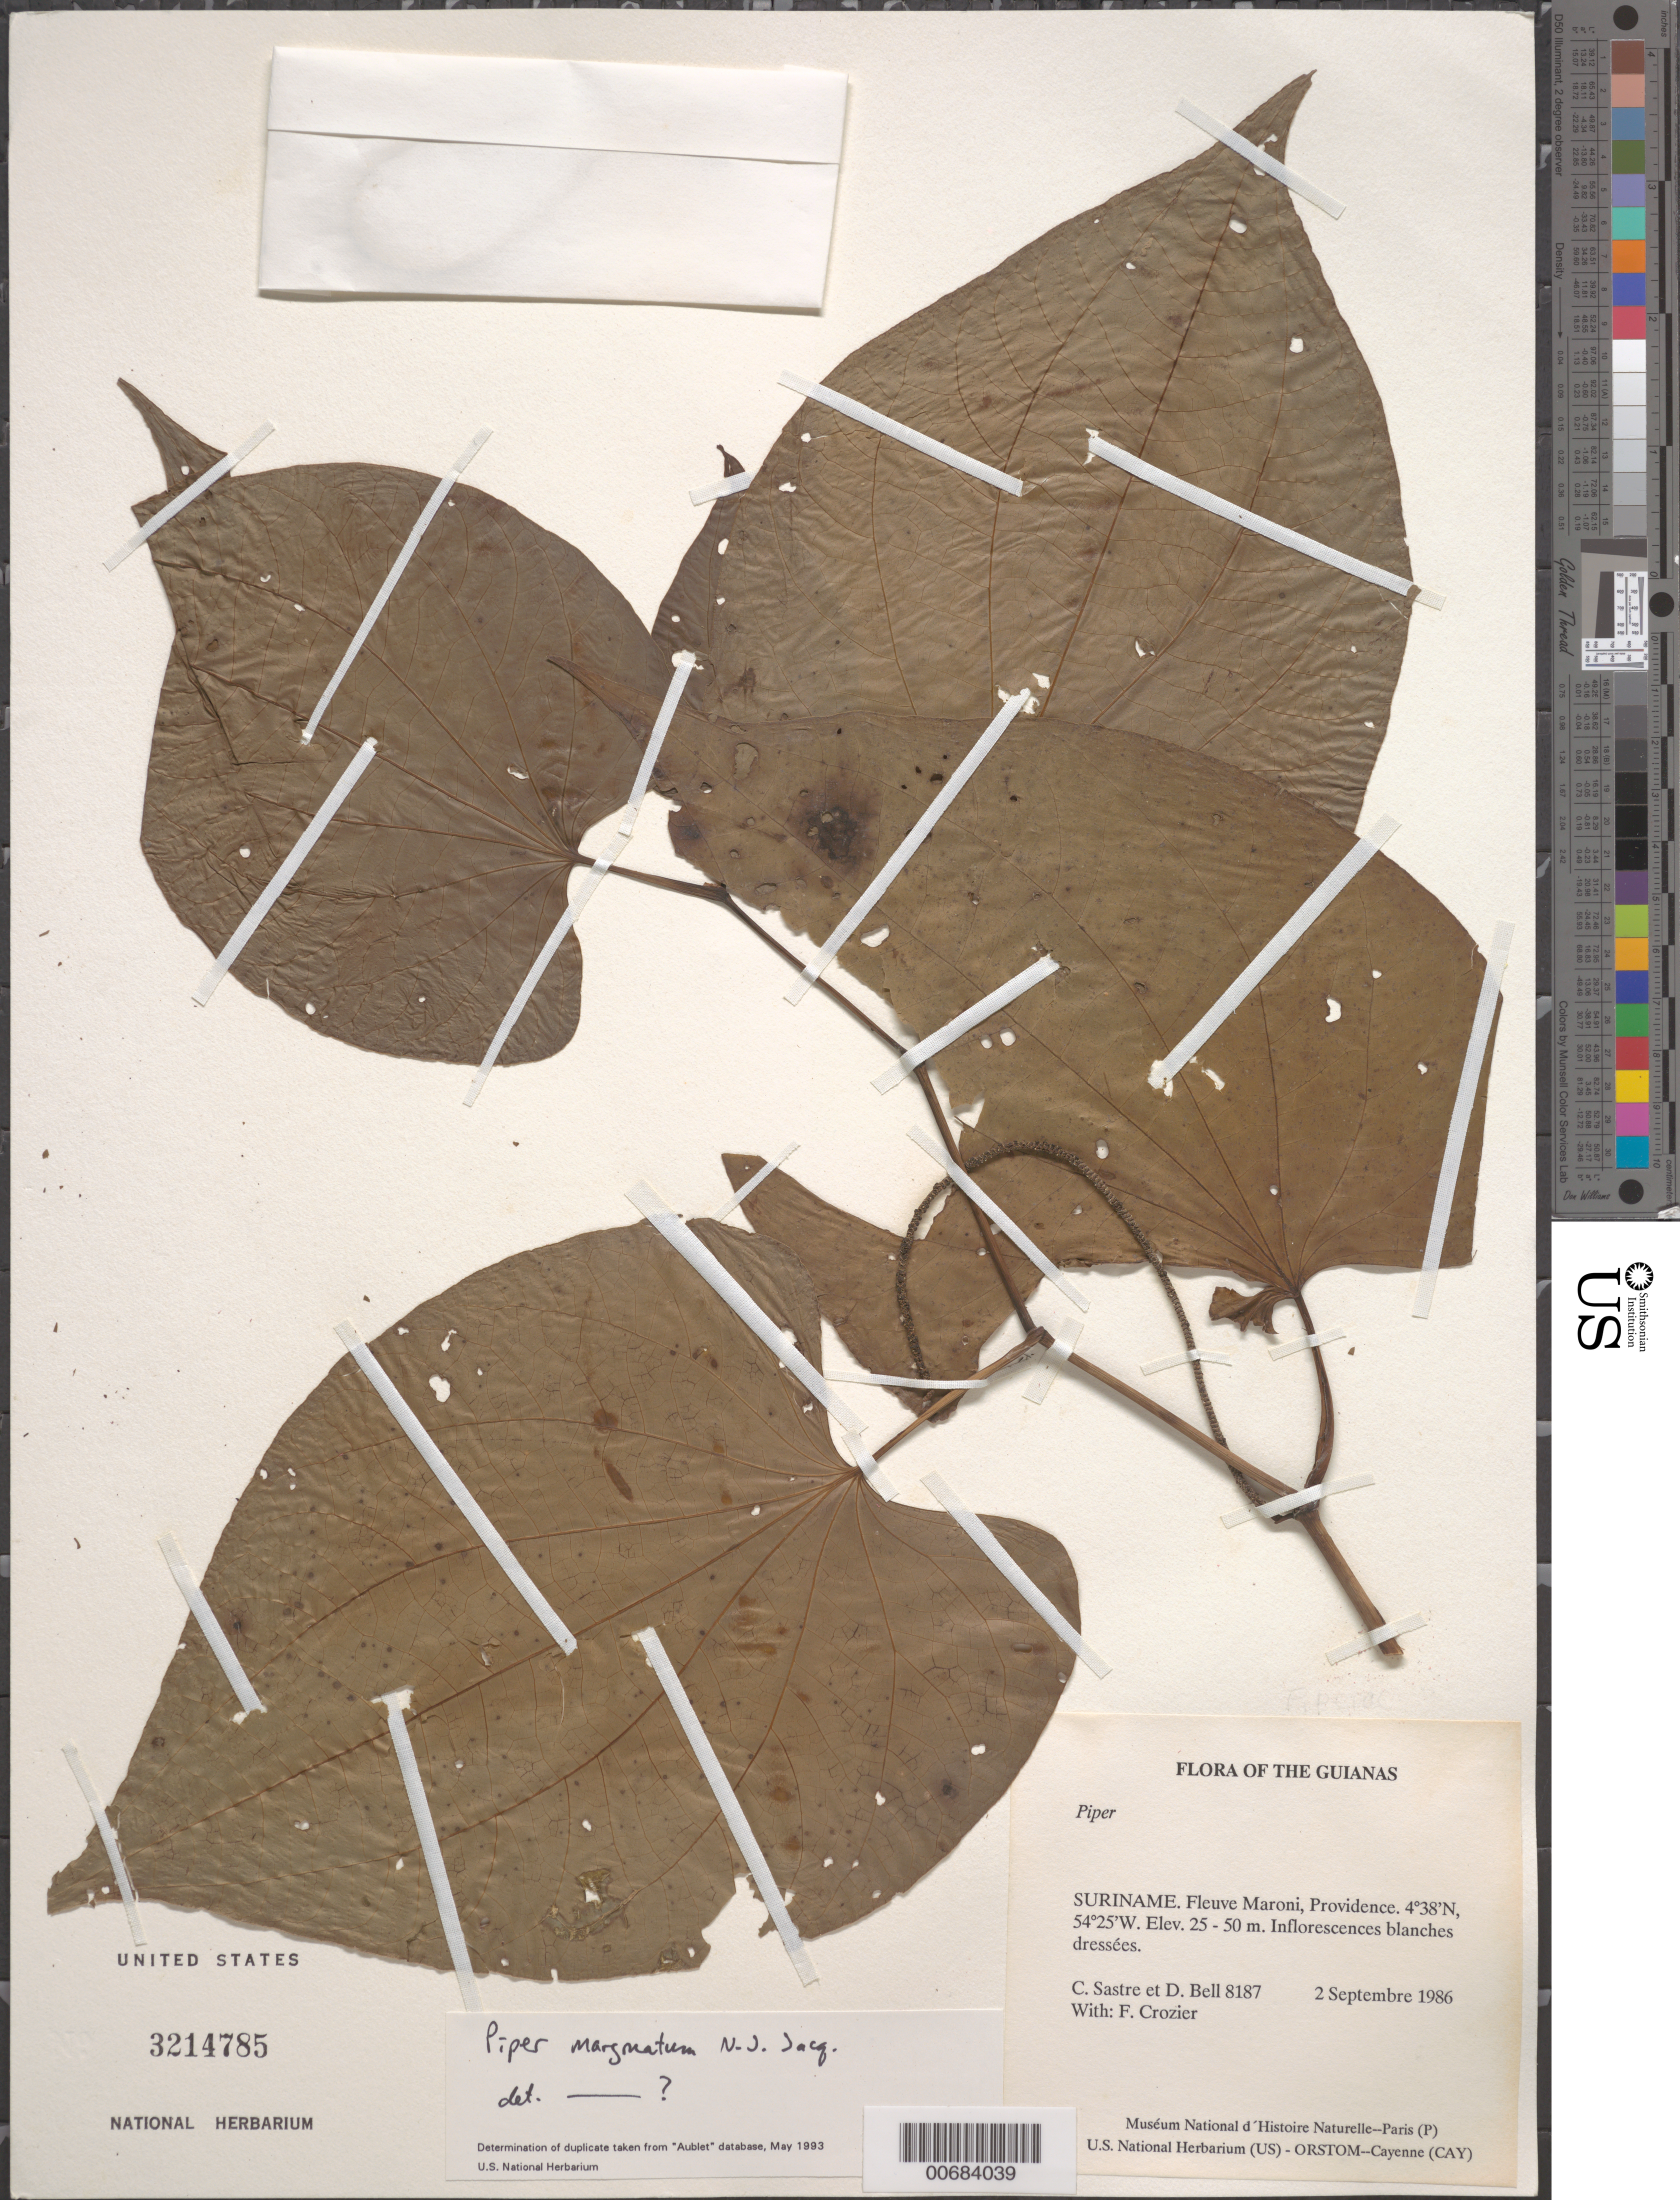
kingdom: Plantae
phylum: Tracheophyta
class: Magnoliopsida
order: Piperales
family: Piperaceae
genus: Piper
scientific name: Piper marginatum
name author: Jacq.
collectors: C. Sastre, D. A. Bell & F. Crozier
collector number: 8187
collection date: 1986-09-02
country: Suriname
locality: The Guianas. Fleuve. Maroni, Providence.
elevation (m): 25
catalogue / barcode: US 3214785